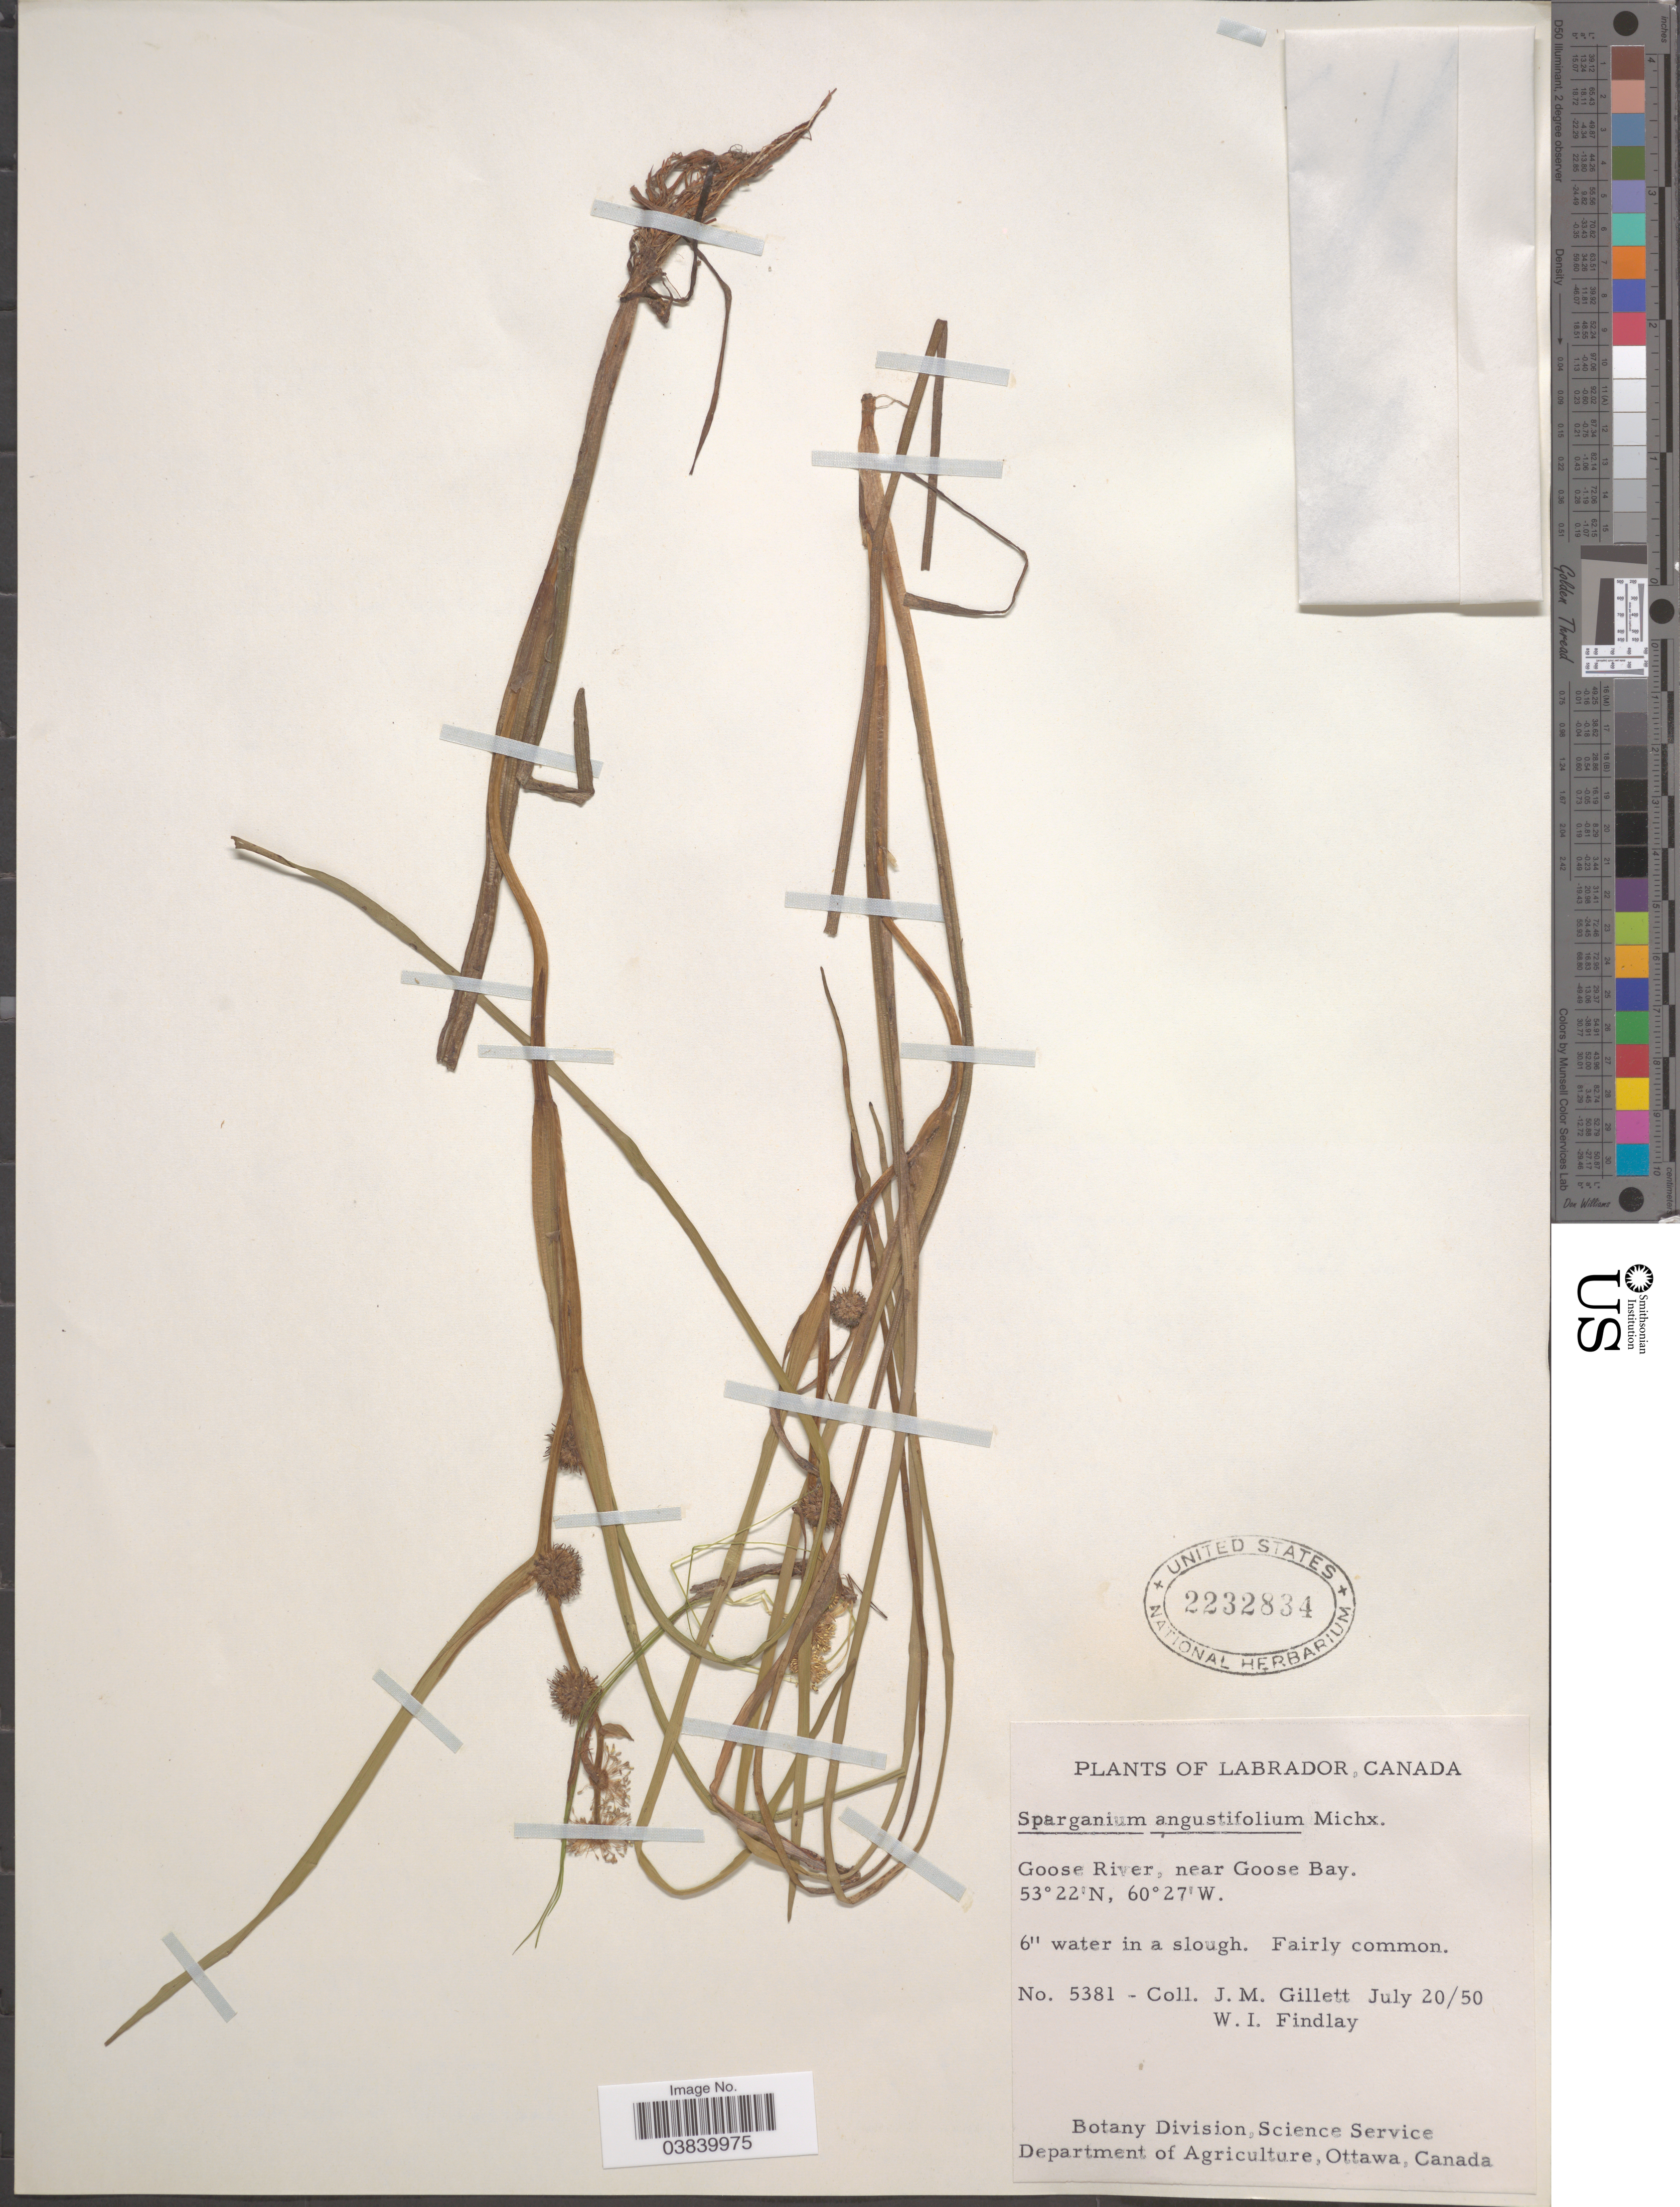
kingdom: Plantae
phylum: Tracheophyta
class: Liliopsida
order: Poales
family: Typhaceae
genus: Sparganium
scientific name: Sparganium angustifolium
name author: Michx.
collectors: J. M. Gillett & W. Findlay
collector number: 5381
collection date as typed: Transcribed d/m/y: 20/7/50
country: Canada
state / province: Newfoundland and Labrador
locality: Labrador. Goose River, near Goose Bay.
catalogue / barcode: US 2232834